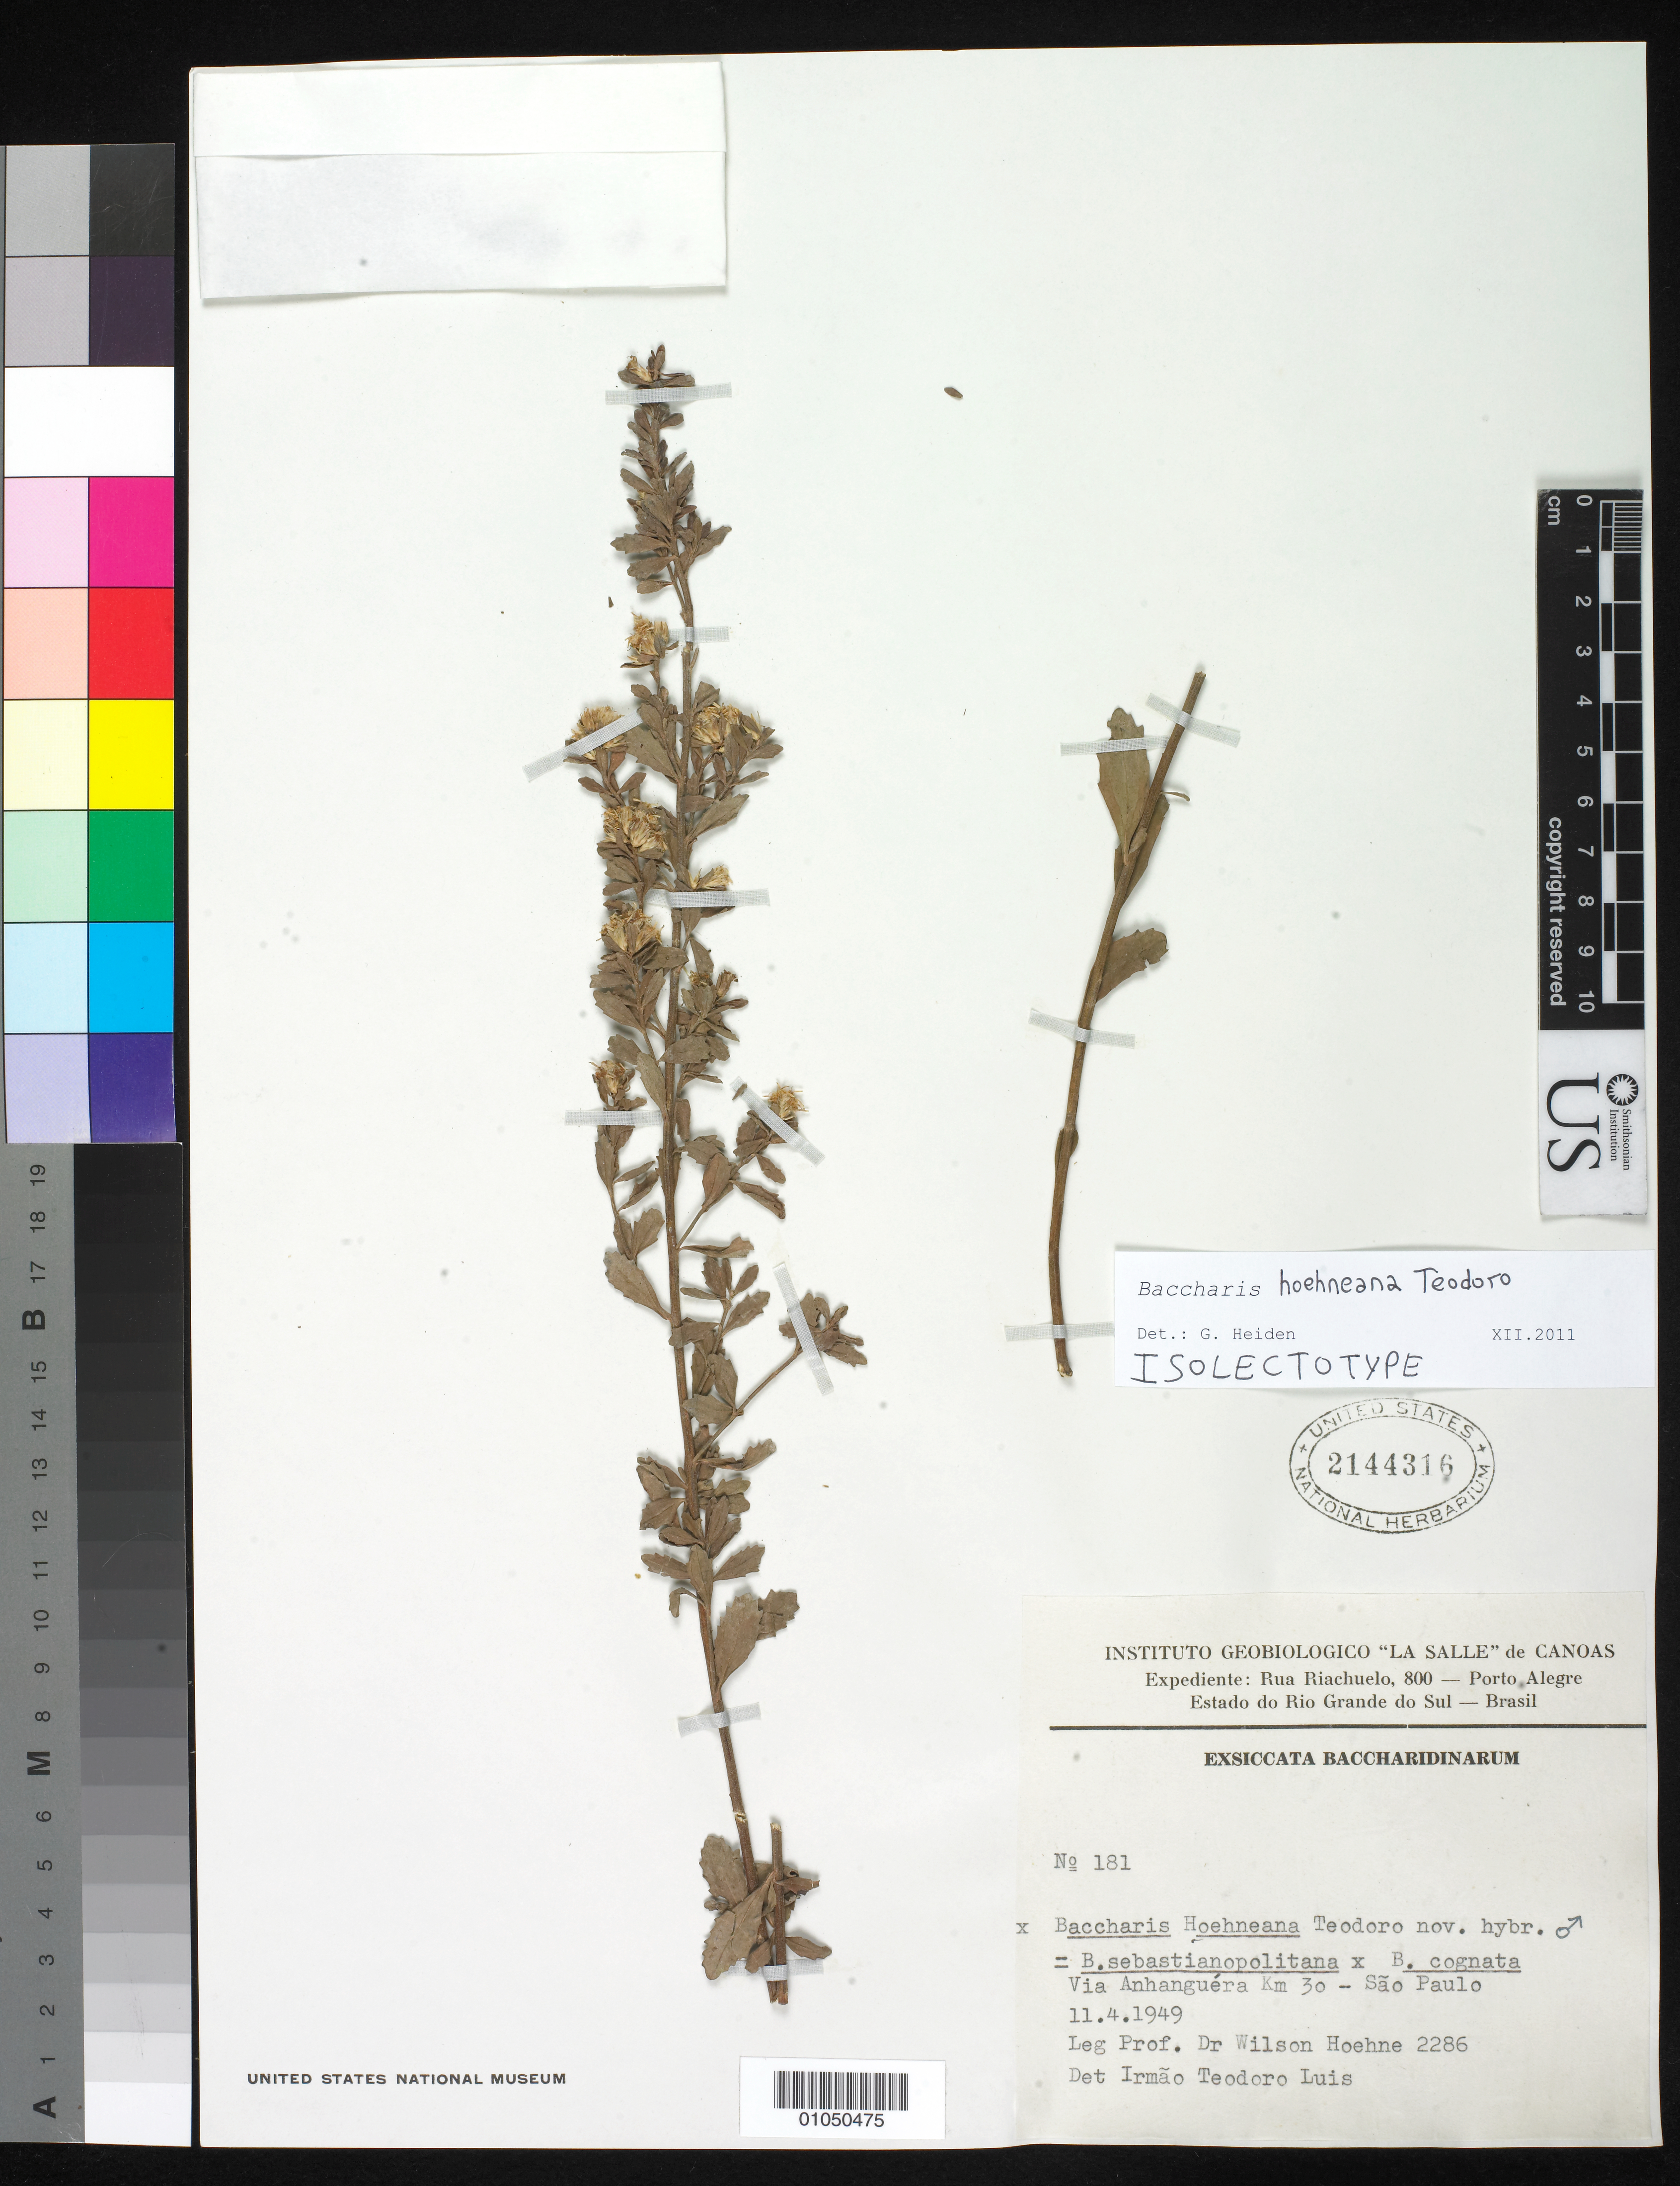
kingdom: Plantae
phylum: Tracheophyta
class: Magnoliopsida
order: Asterales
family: Asteraceae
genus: Baccharis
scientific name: Baccharis x hoehneana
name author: Malag.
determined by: Heiden, G.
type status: Isolectotype; Isosyntype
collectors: W. Hoehne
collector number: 2286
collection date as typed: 11.4.1949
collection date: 1949-04-11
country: Brazil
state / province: São Paulo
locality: Via Anhanguéra Km 30 - São Paulo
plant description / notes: Putative hybrid, Baccharis sebastianopolitana x Baccharis cognata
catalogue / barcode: US 2144316